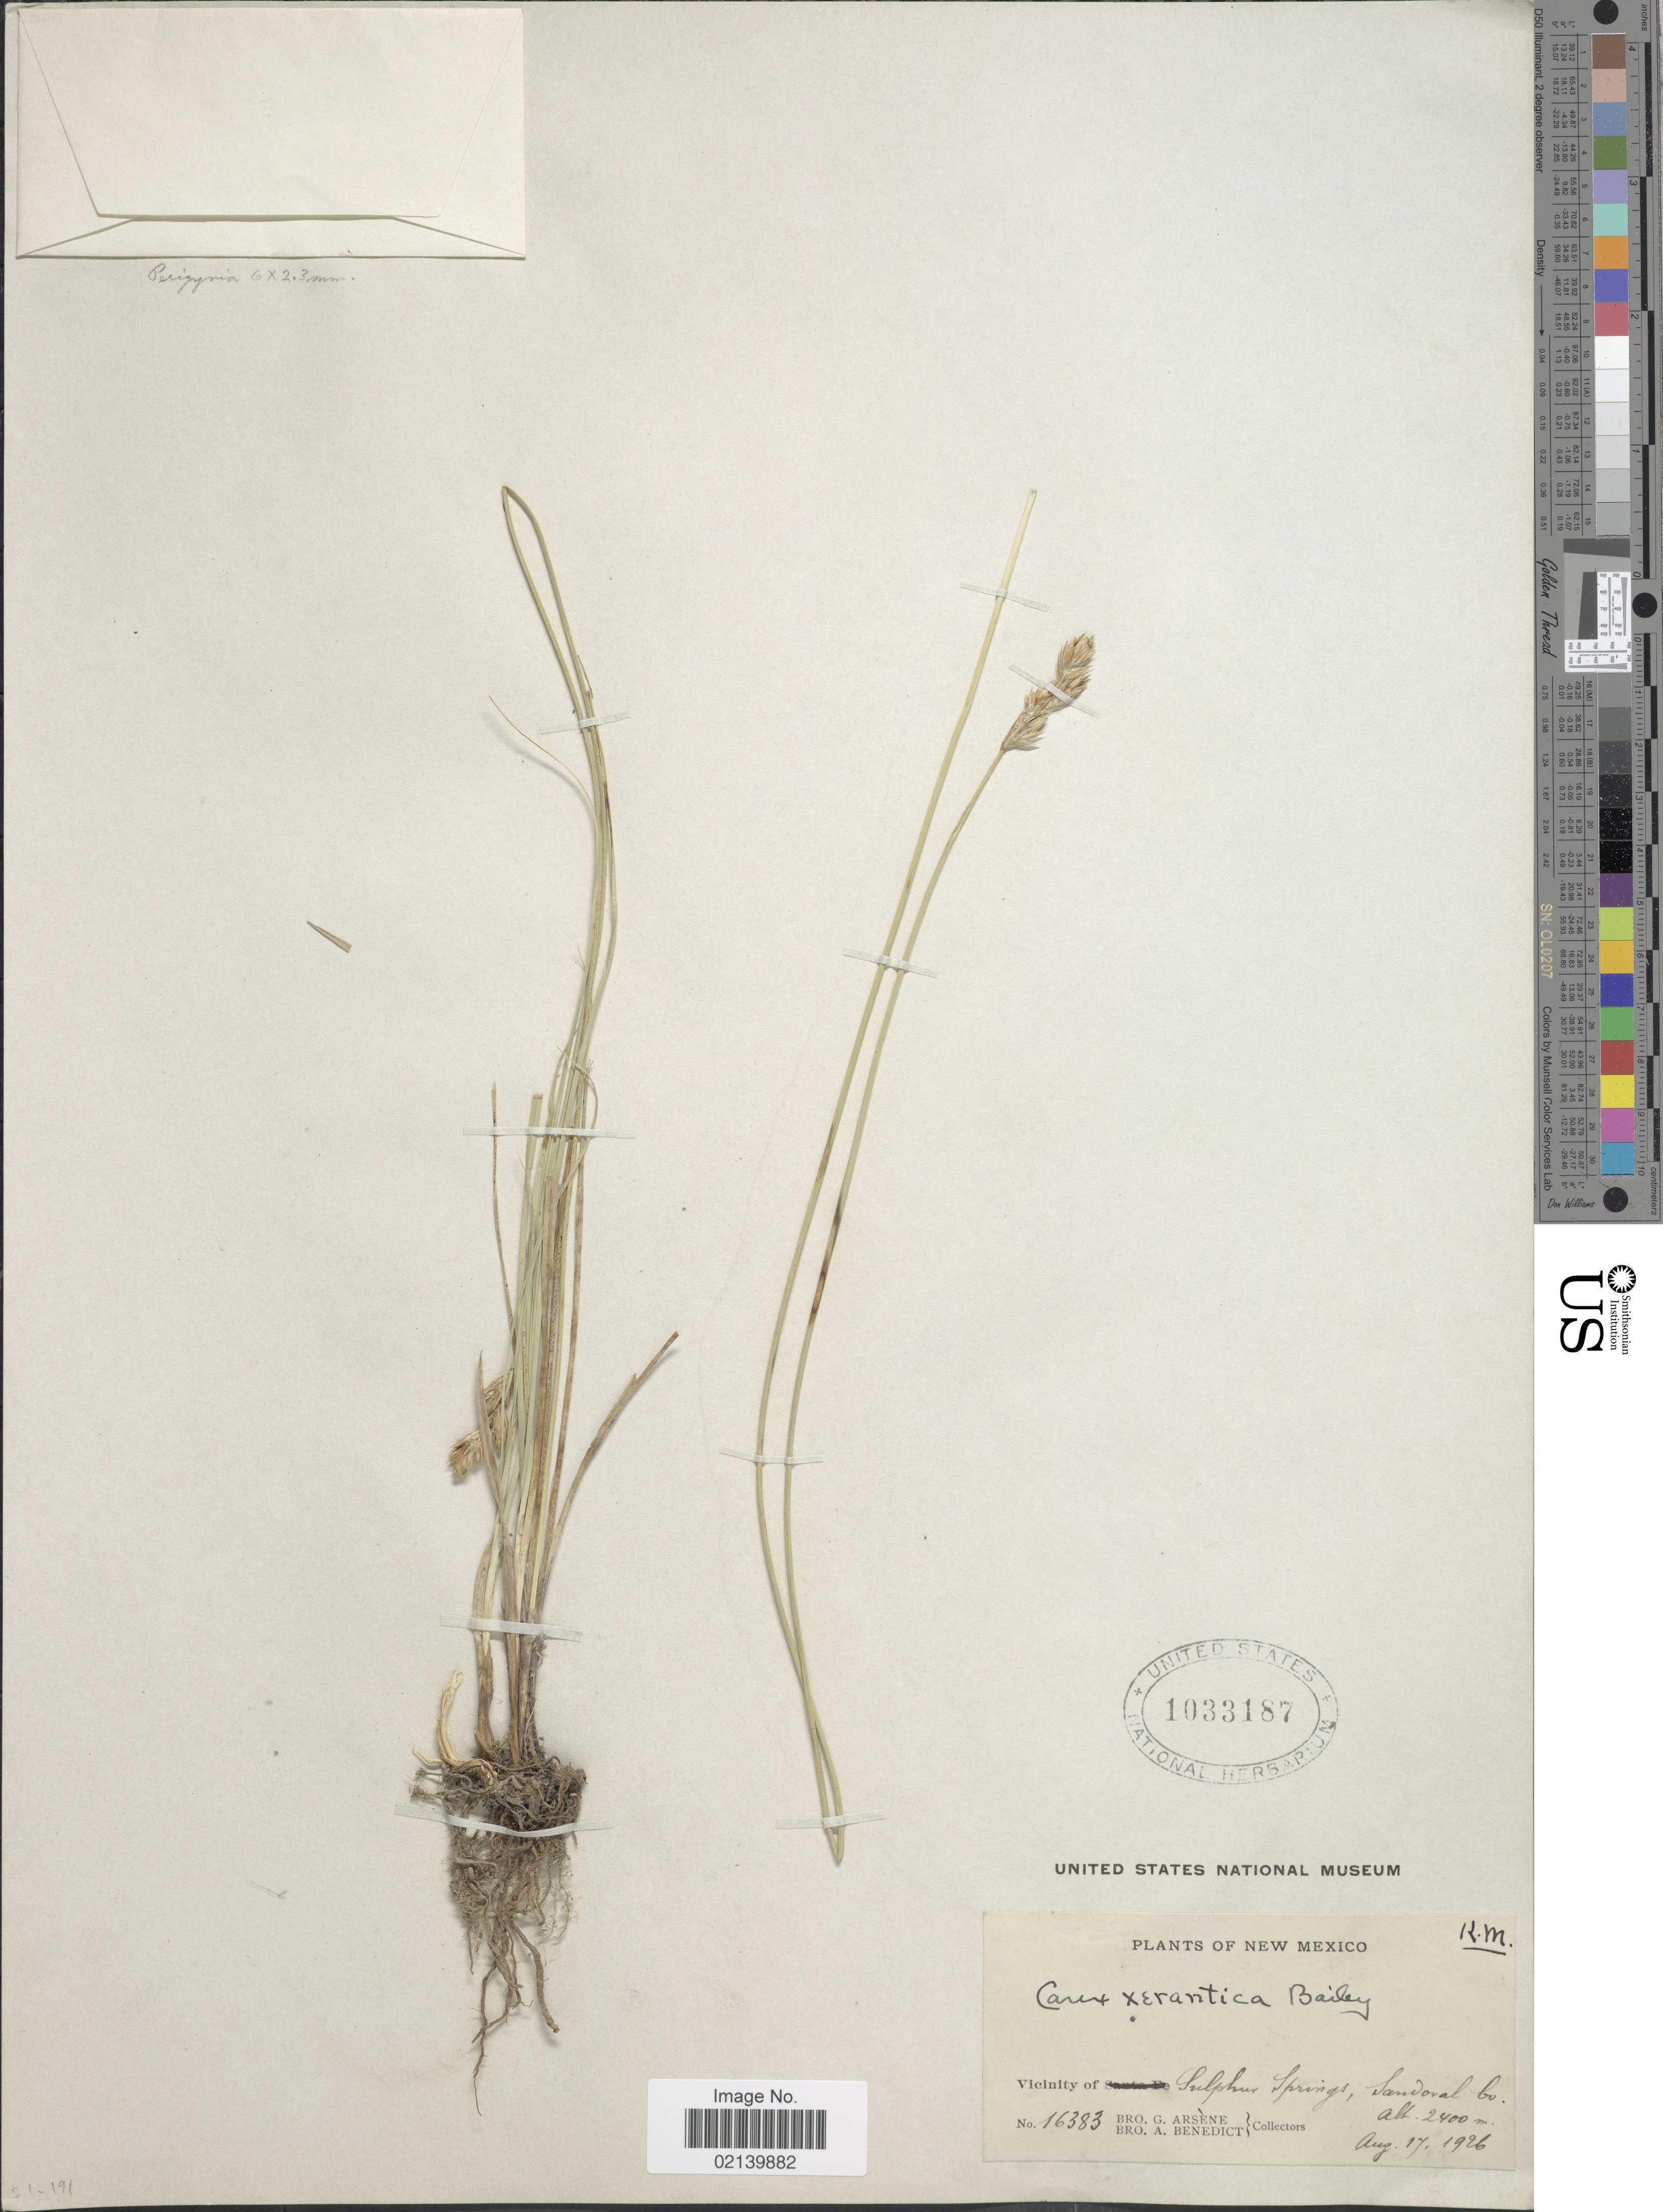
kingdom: Plantae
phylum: Tracheophyta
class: Liliopsida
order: Poales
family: Cyperaceae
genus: Carex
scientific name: Carex xerantica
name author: L.H. Bailey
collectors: Bro. G. Arsène & Bro. Benedict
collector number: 16383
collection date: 1926-08-17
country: United States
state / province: New Mexico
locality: New Mexico. Vicinity of Sulphur Springs, Sandoval Co.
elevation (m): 2400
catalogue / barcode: US 1033187